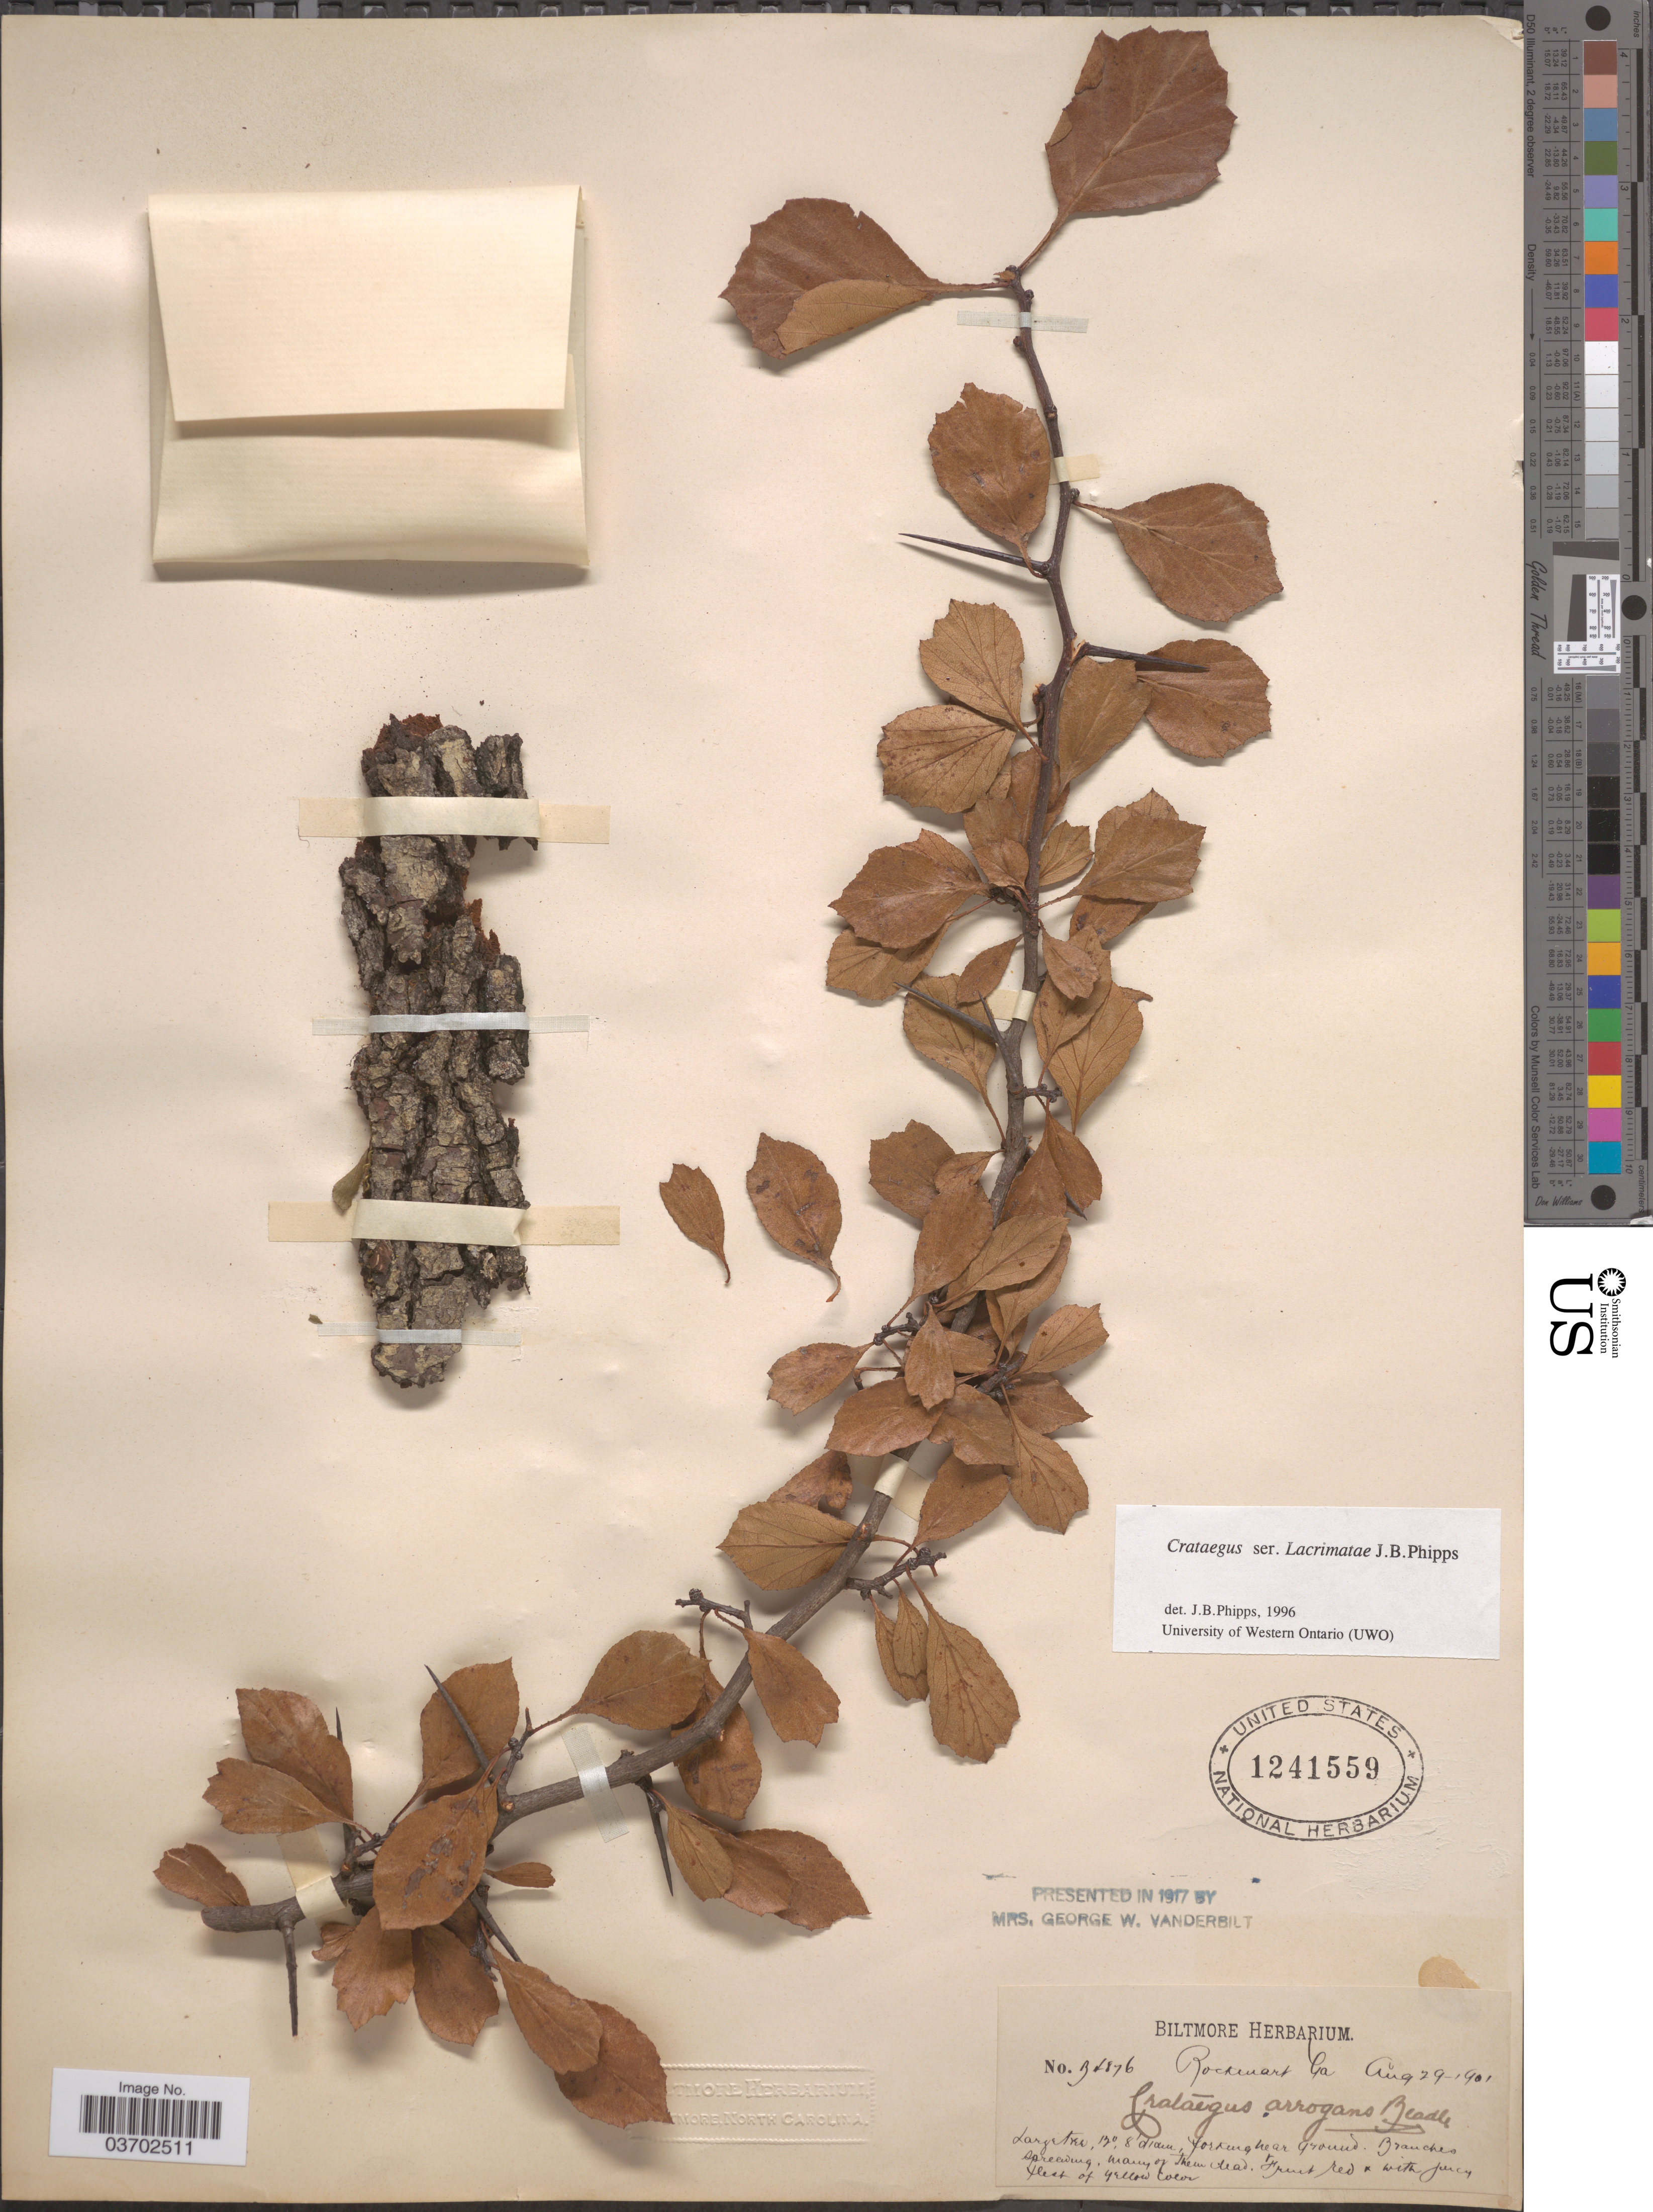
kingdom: Plantae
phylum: Tracheophyta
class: Magnoliopsida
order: Rosales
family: Rosaceae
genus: Crataegus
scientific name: Crataegus visenda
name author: Beadle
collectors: ex herb. Biltmore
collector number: B4876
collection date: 1901-08-29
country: United States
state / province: Georgia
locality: Rockmart.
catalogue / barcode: US 1241559